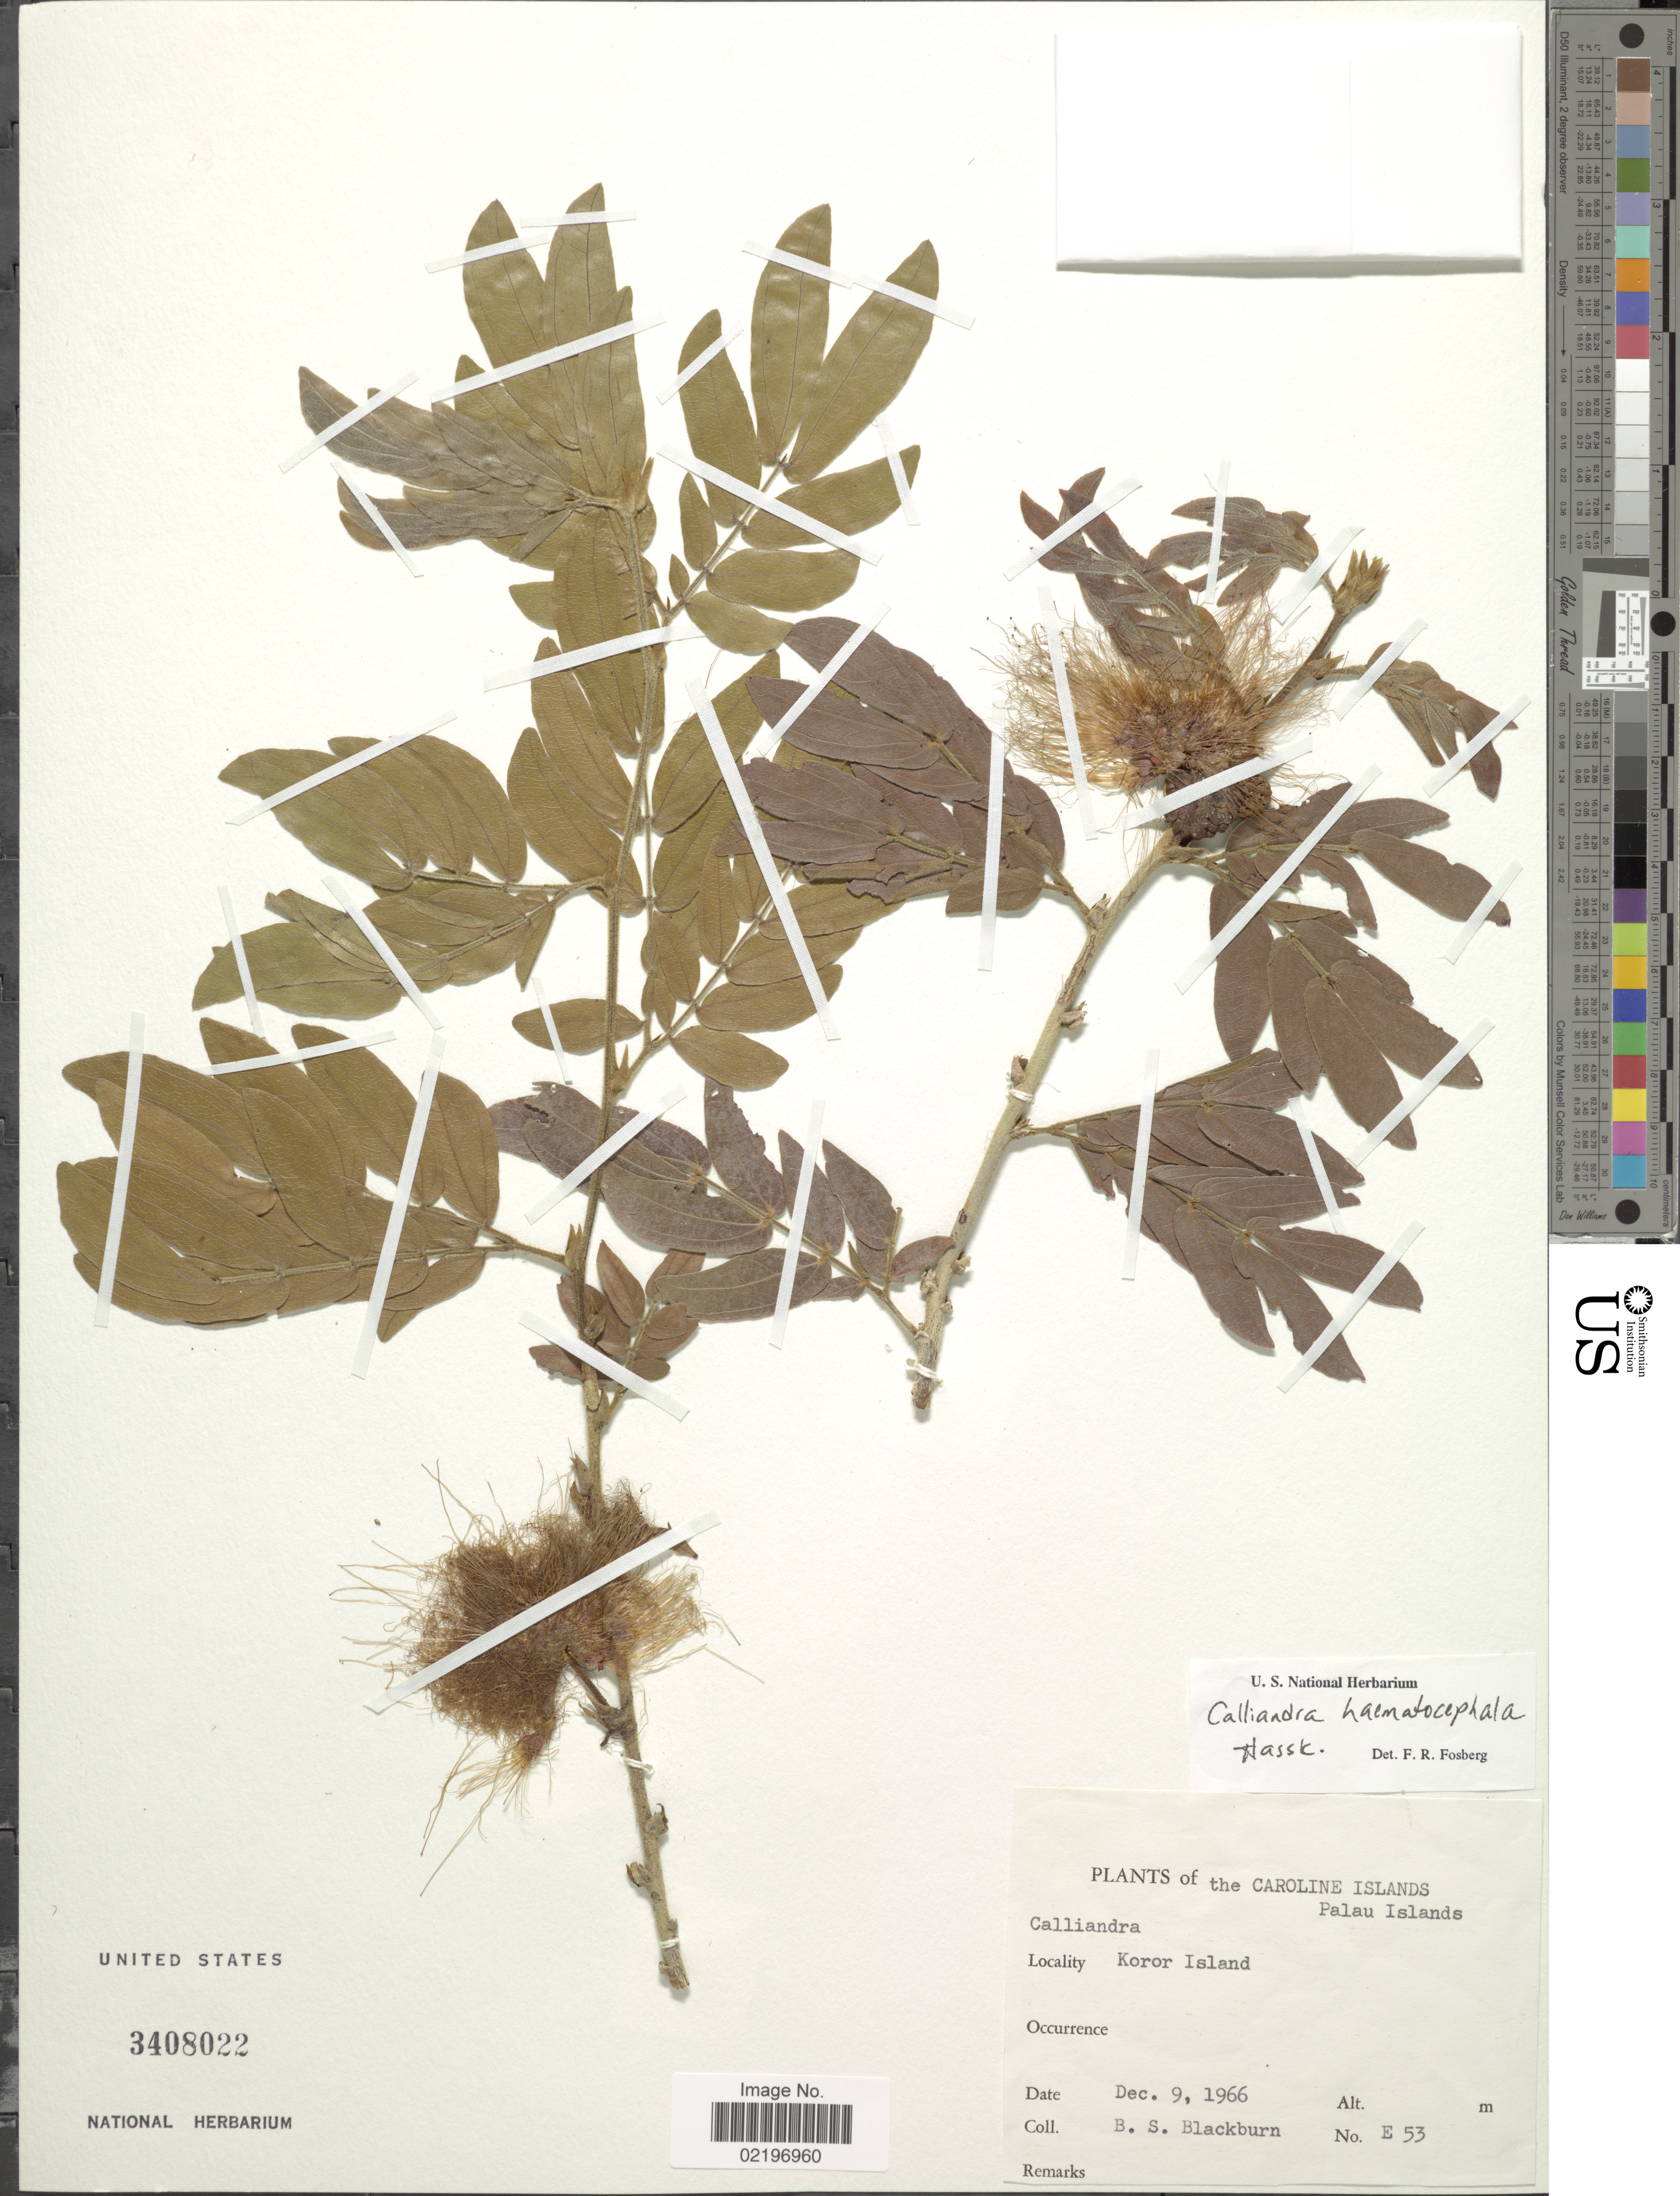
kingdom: Plantae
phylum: Tracheophyta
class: Magnoliopsida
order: Fabales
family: Fabaceae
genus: Calliandra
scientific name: Calliandra haematocephala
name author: Hassk.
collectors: B. S. Blackburn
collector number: E53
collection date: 1966-12-09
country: Palau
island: Oreor [Koror]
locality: Caroline Islands. Palau Islands. Koror Island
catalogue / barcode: US 3408022